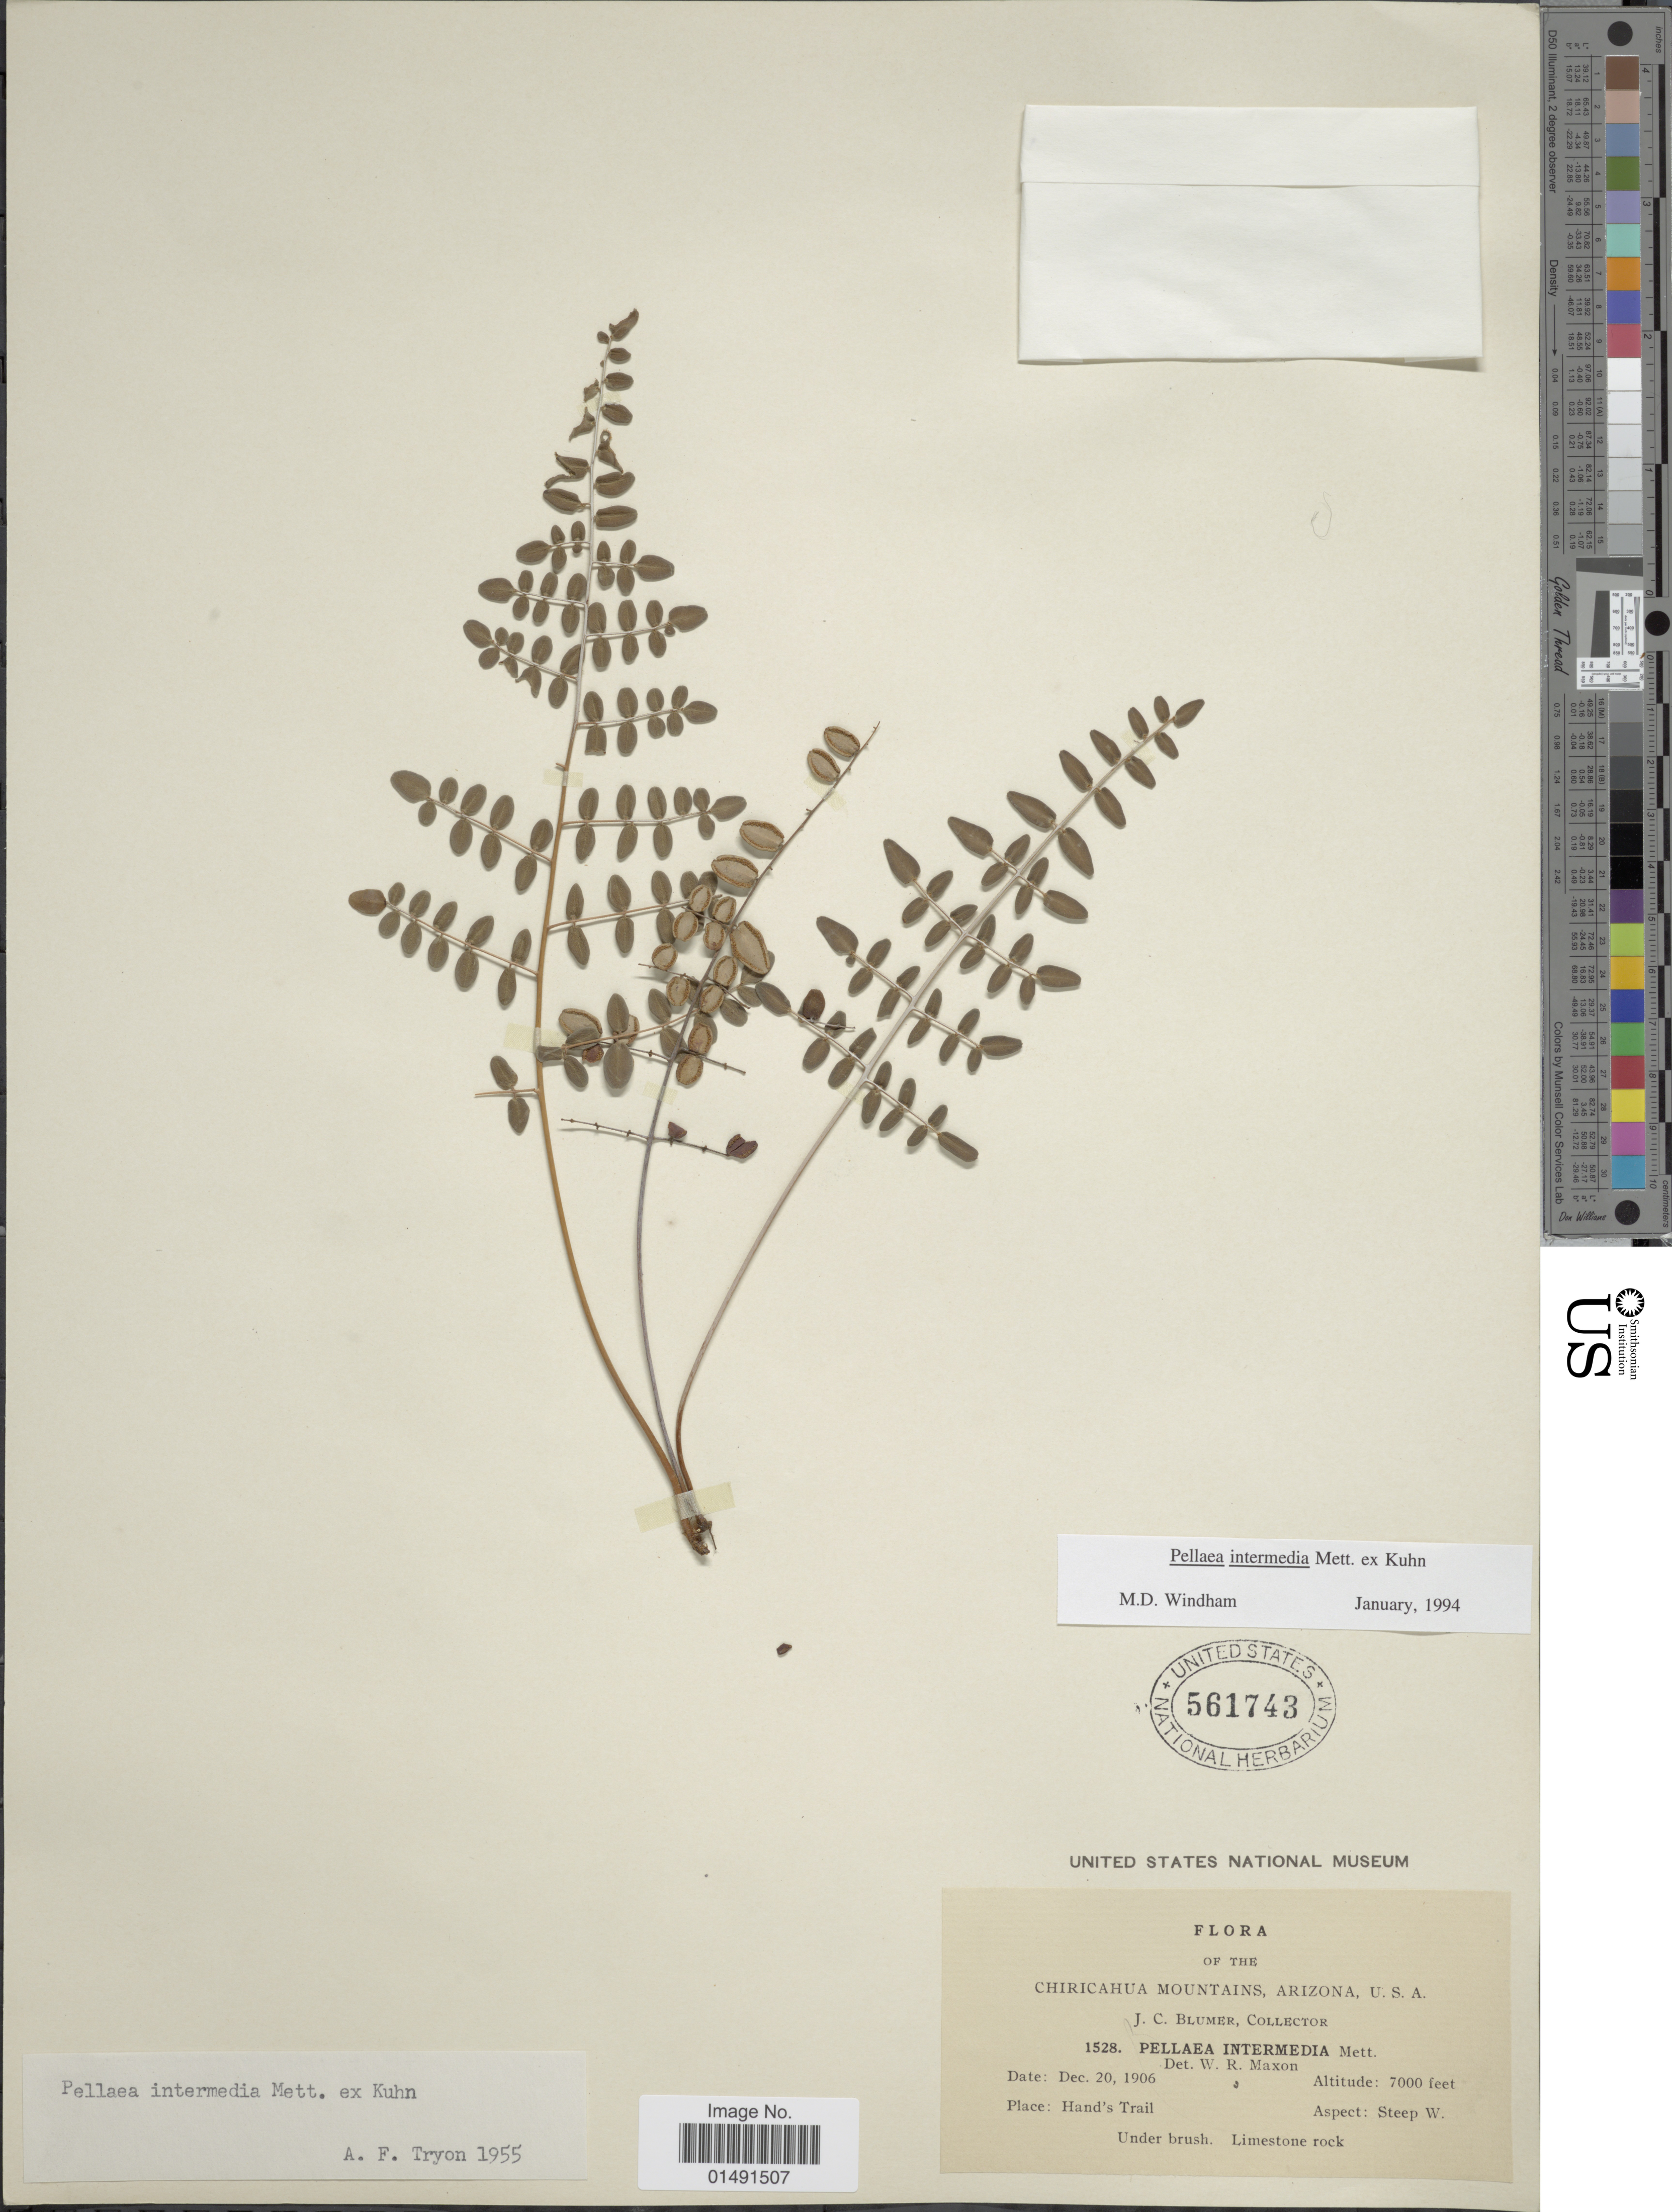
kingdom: Plantae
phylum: Tracheophyta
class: Polypodiopsida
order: Polypodiales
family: Pteridaceae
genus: Pellaea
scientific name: Pellaea intermedia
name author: Mett. ex Kuhn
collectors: J. C. Blumer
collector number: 1528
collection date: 1906-12-20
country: United States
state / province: Arizona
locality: Chiricahua Mountains, Hand's Trail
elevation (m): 2134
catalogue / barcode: US 561743